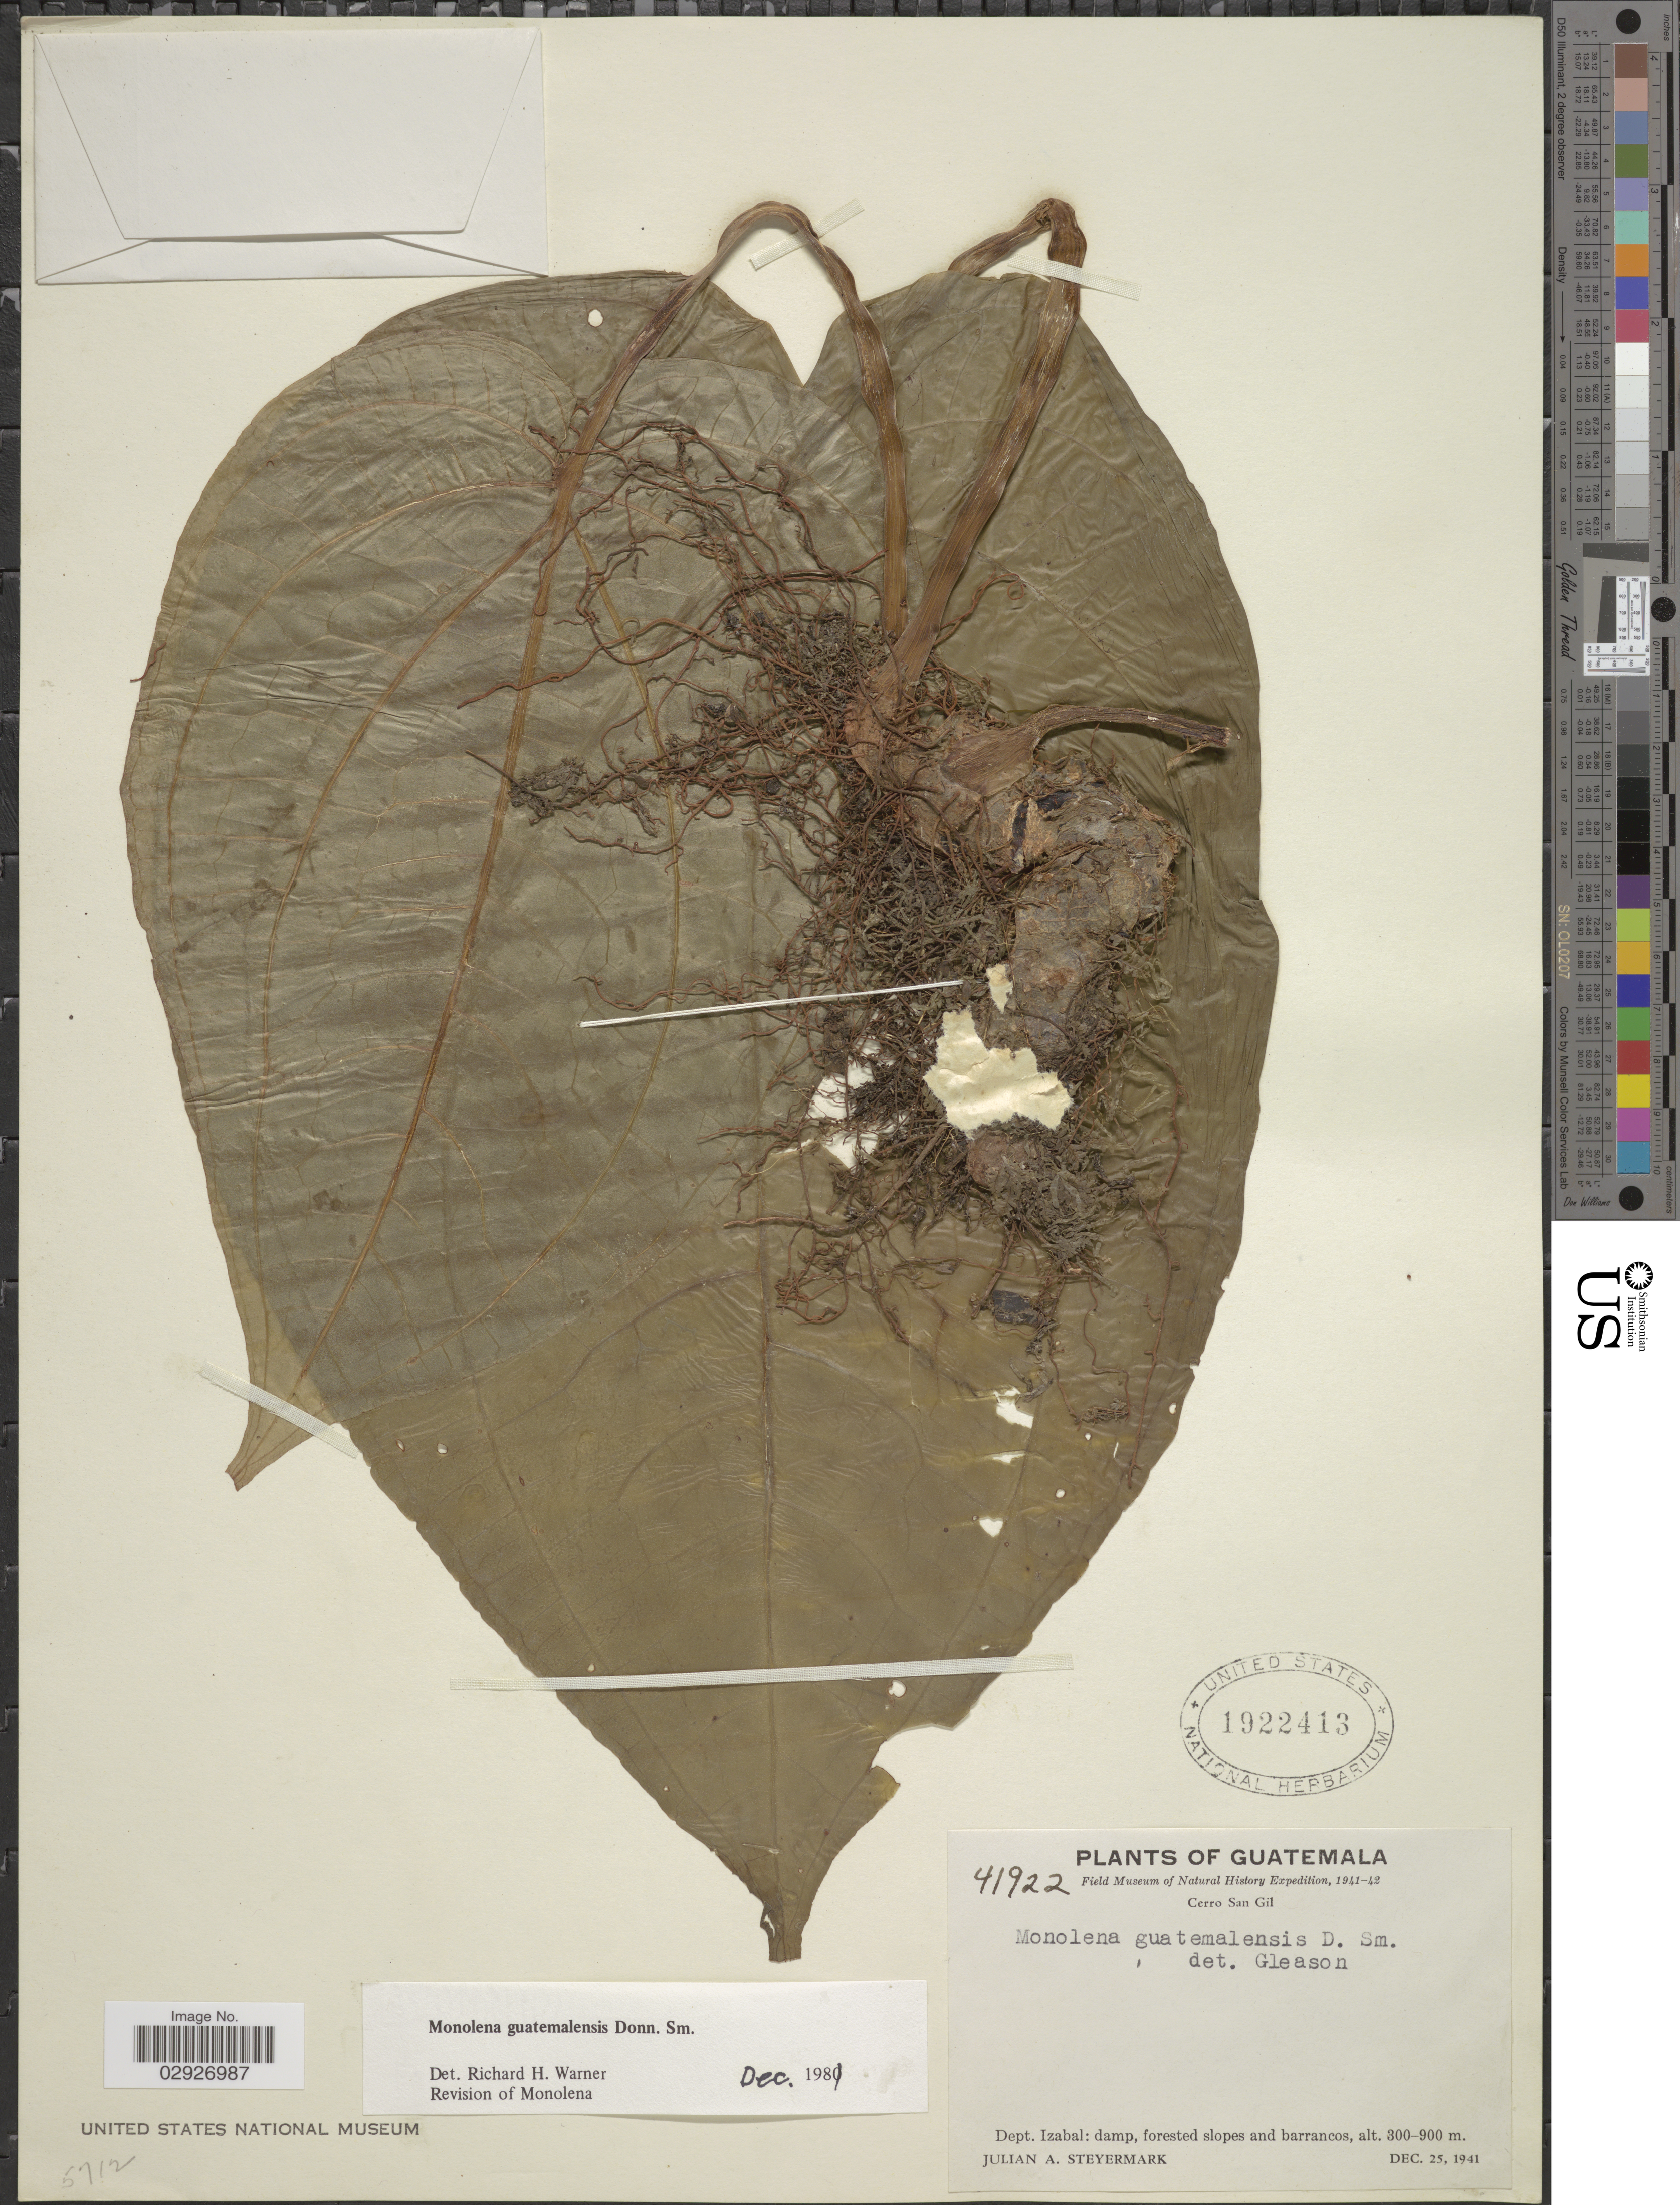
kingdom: Plantae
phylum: Tracheophyta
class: Magnoliopsida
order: Myrtales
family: Melastomataceae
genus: Monolena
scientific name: Monolena guatemalensis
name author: Donn. Sm.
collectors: J. Steyermark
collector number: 41922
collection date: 1941-12-25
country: Guatemala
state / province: Izabal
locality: Dept. Izabal.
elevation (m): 300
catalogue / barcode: US 1922413